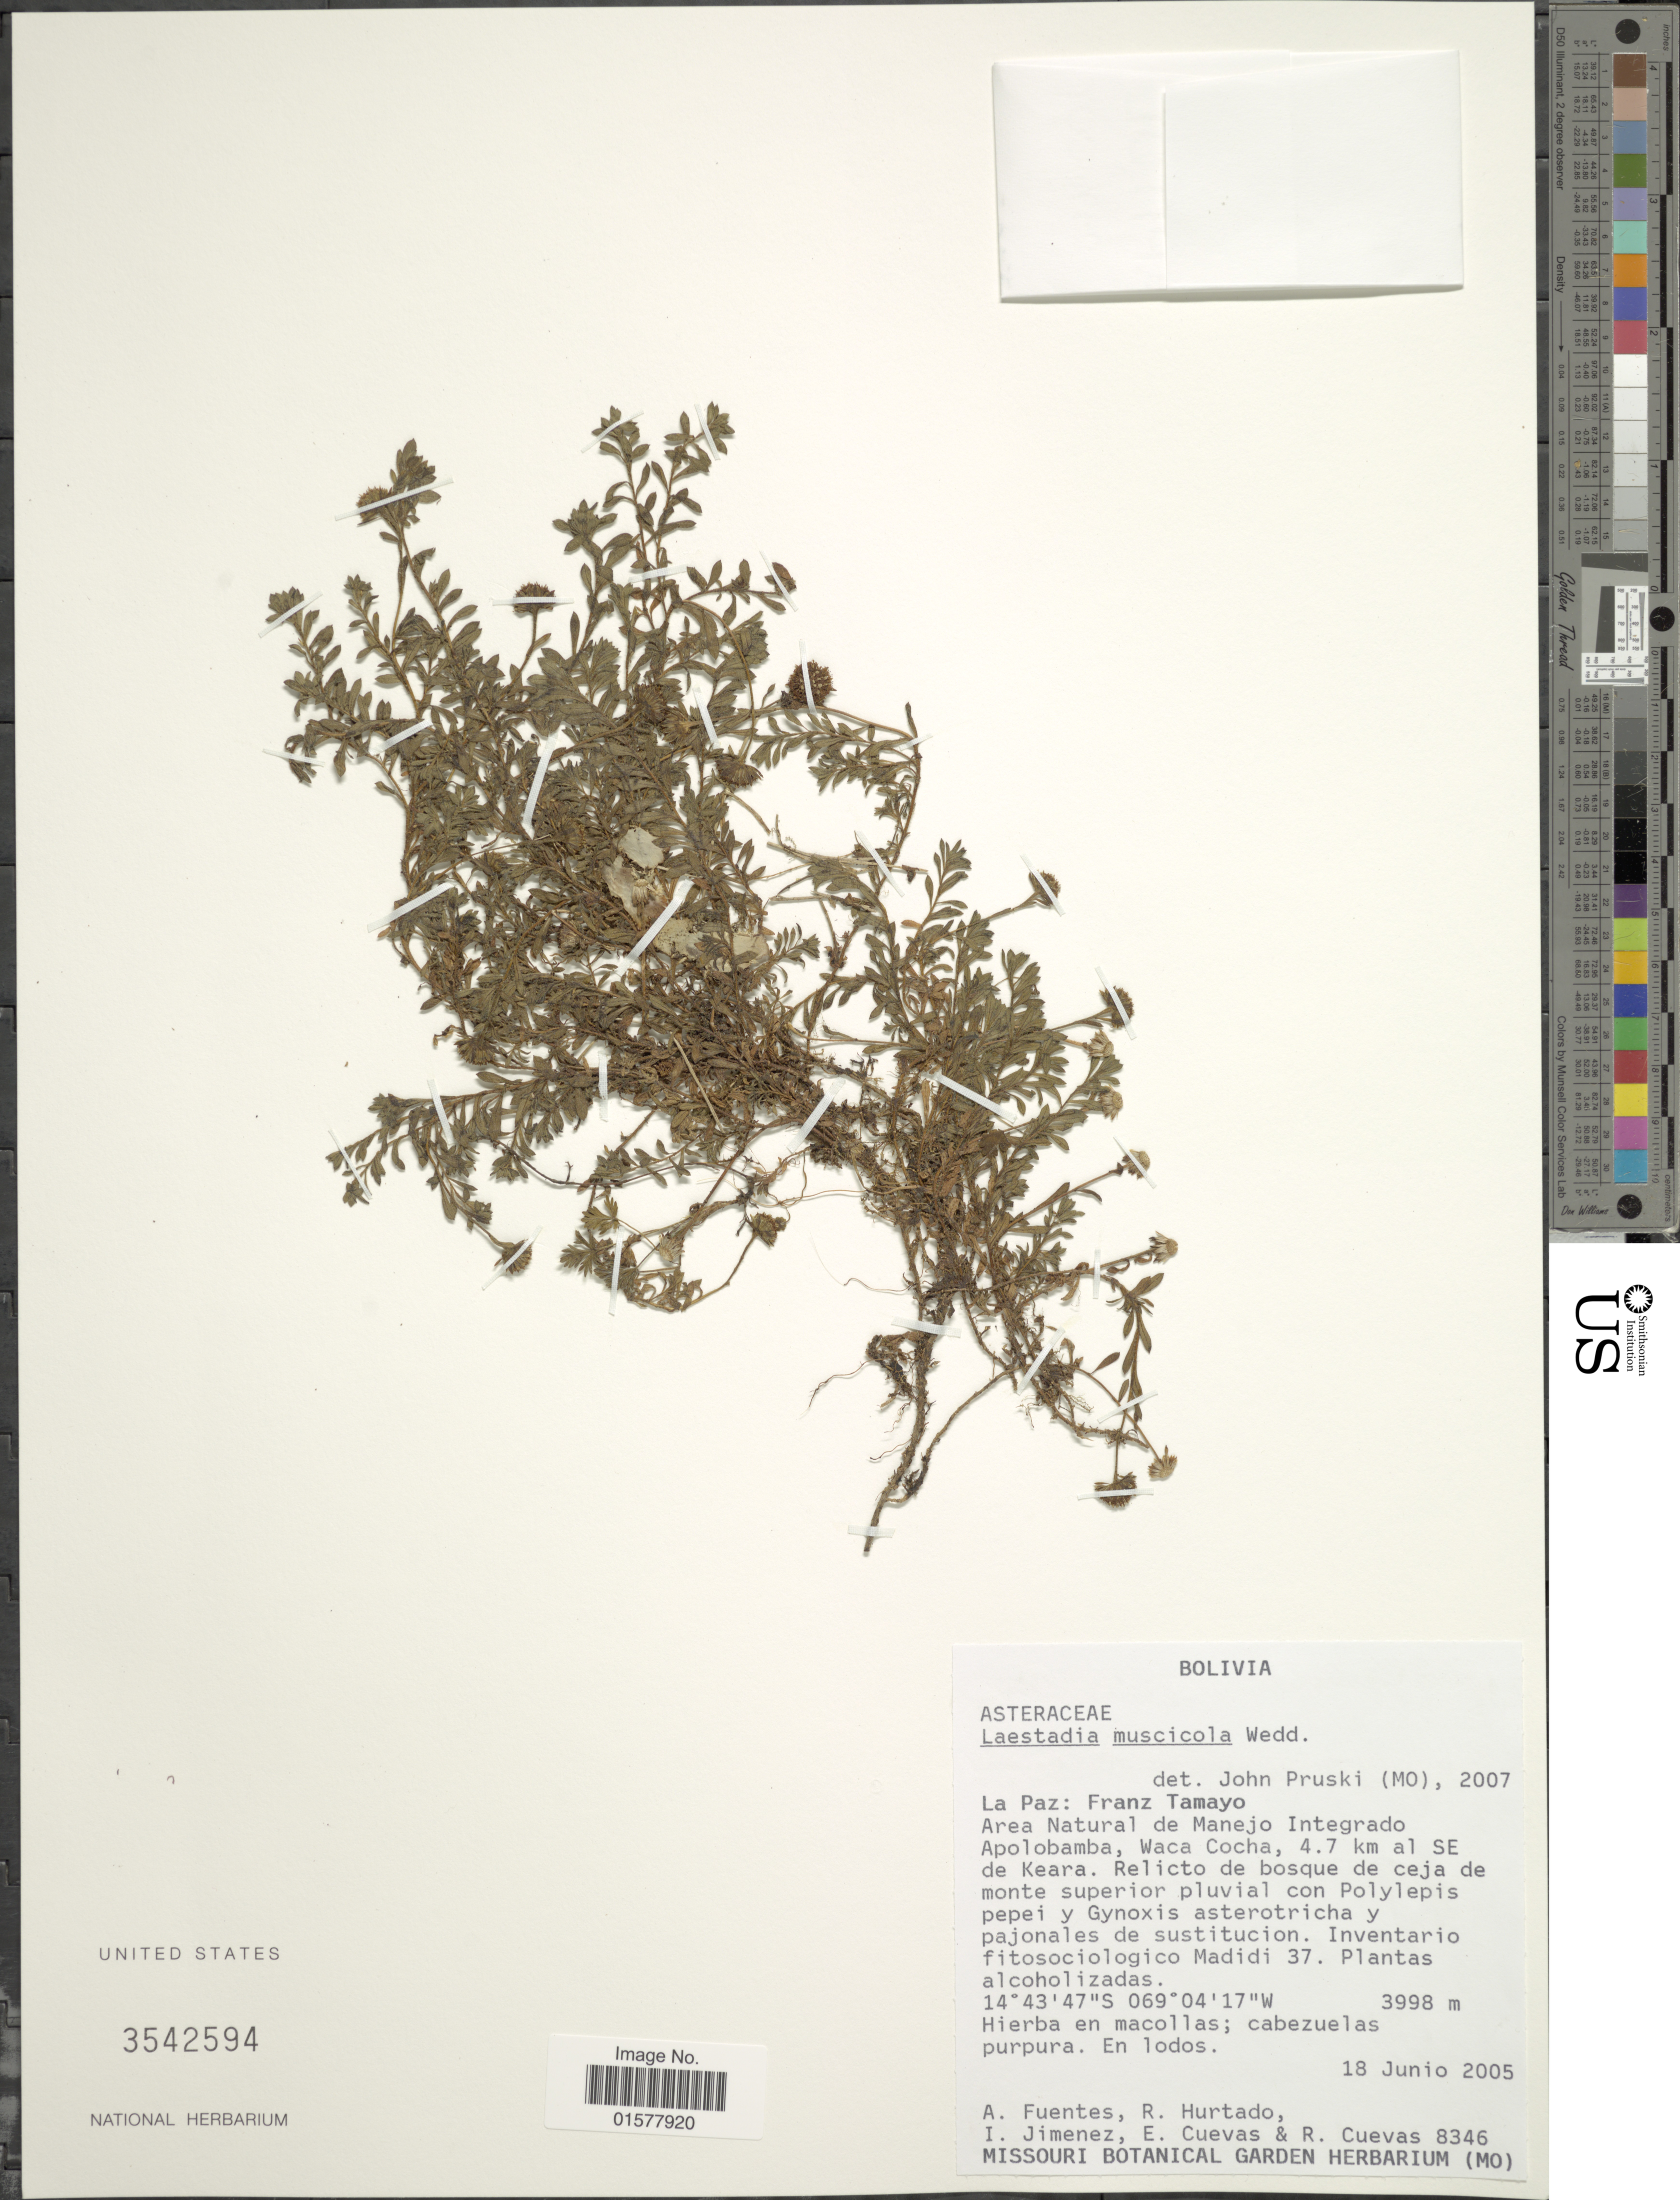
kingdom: Plantae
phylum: Tracheophyta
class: Magnoliopsida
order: Asterales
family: Asteraceae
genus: Laestadia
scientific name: Laestadia muscicola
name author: Wedd.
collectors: A. Fuentes, R. Hurtado, I. Jimenez, E. Cuevas & R. Cuevas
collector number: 8346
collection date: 2005-06-18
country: Bolivia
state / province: La Paz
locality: La Paz: Franz Tamayo, Area Natural de Manejo Integrado Apolobamba, Waca Cocha, 4.7 km al SE de Keara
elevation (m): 3998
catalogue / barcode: US 3542594